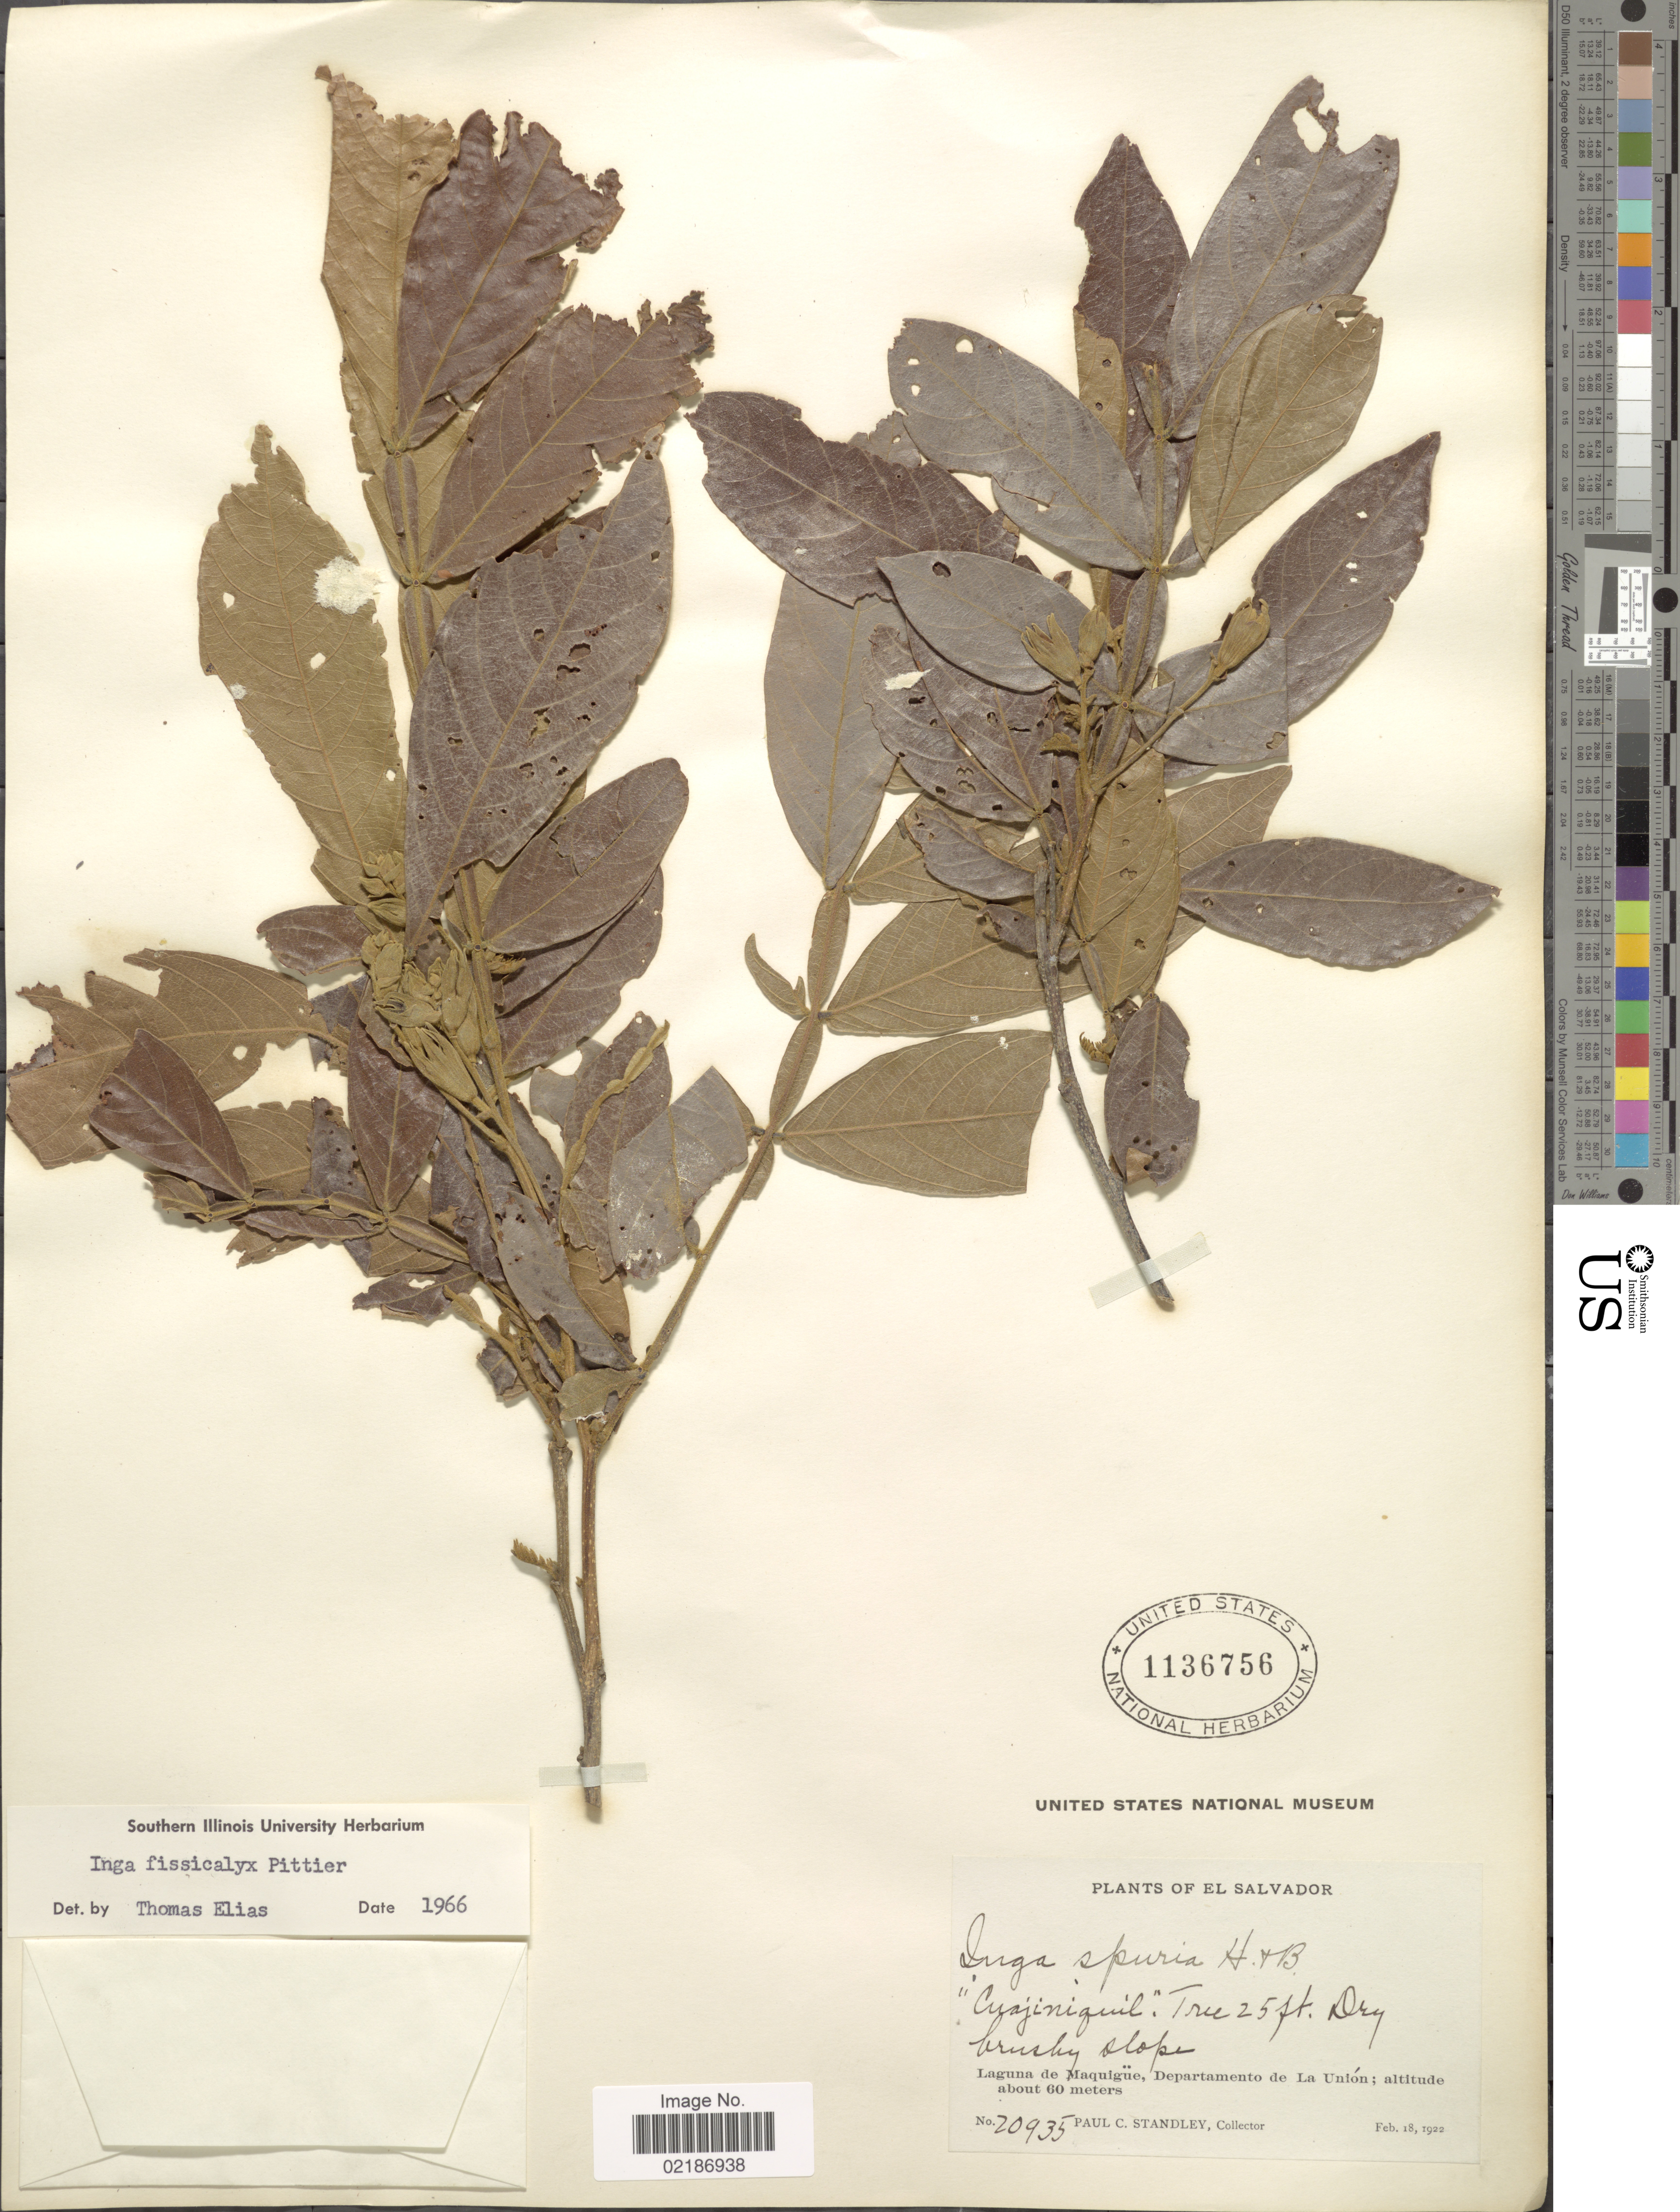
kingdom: Plantae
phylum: Tracheophyta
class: Magnoliopsida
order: Fabales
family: Fabaceae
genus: Inga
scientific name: Inga vera subsp. vera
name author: Willd.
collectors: P. C. Standley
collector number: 20935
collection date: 1922-02-18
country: El Salvador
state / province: La Union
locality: Laguna de Maquigue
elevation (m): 60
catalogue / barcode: US 1136756